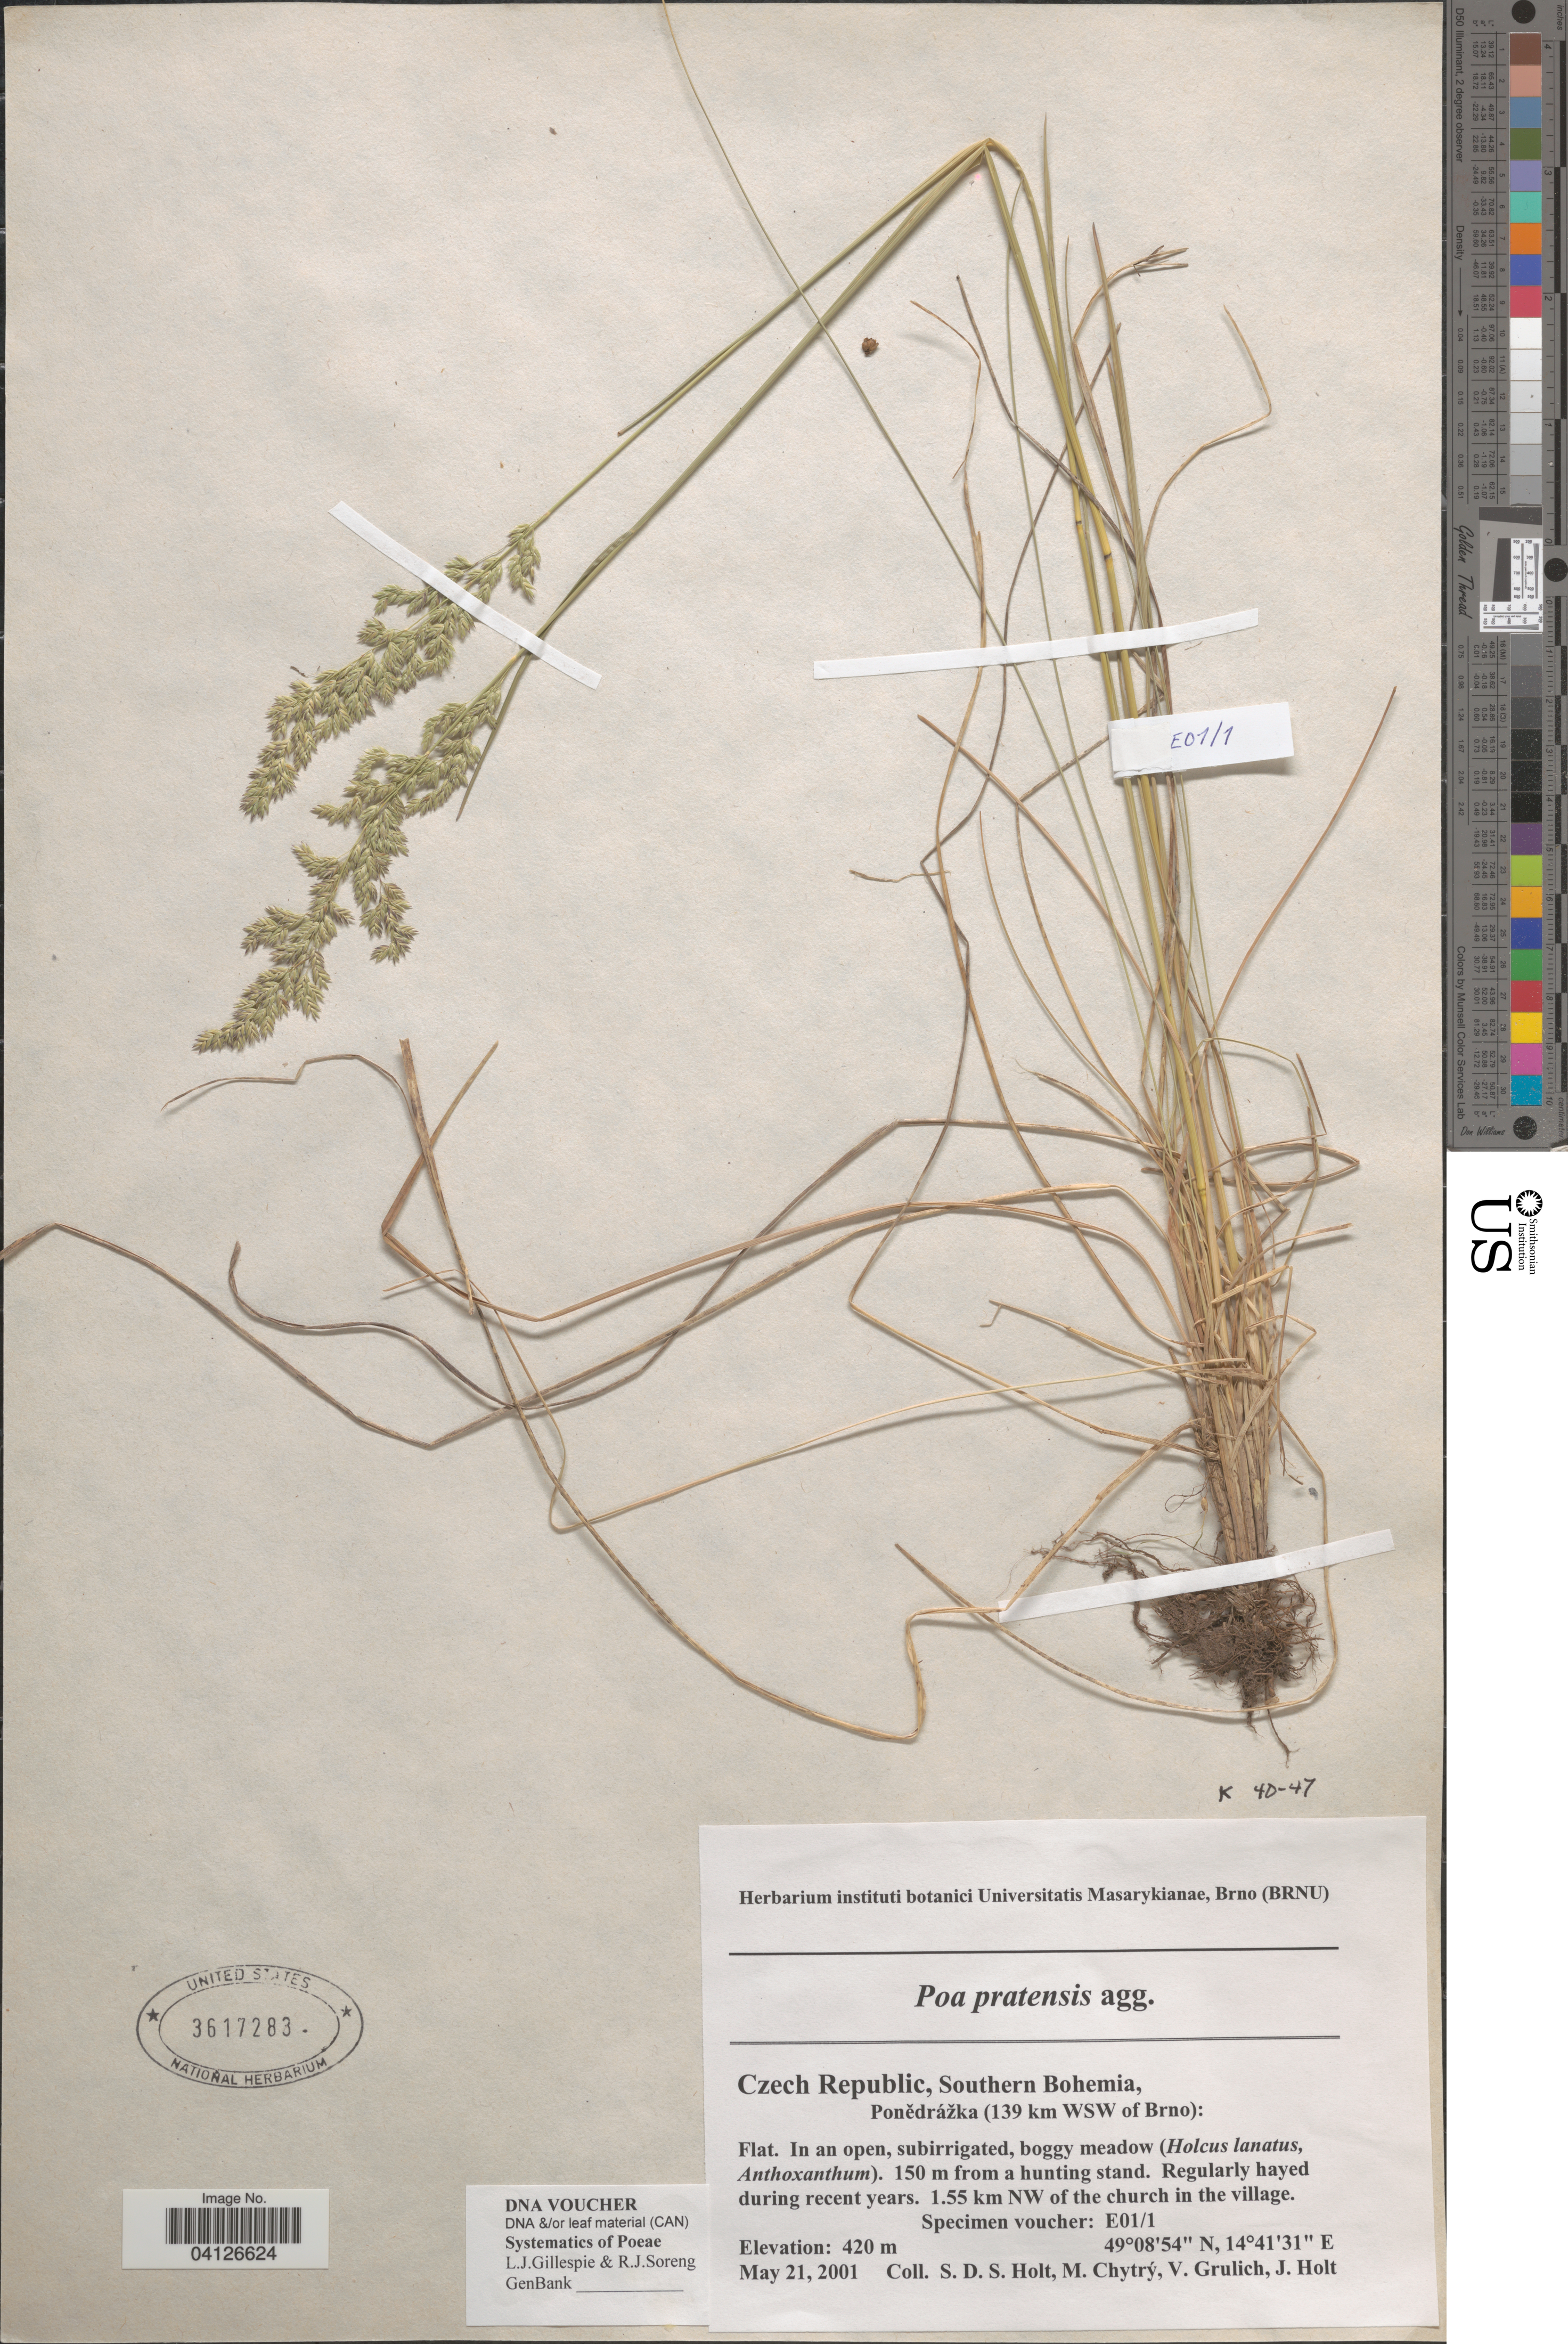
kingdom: Plantae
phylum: Tracheophyta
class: Liliopsida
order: Poales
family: Poaceae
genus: Poa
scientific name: Poa pratensis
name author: L.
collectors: S. Holt, M. Chytrý, V. Grulich & J. Holt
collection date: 2001-05-21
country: Czechia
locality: Southern Bohemia, Ponědrážka (139 km WSW of Brno): 150 m from a hunting stand. 1.55 km NW of the church in the village.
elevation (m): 420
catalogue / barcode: US 3617283